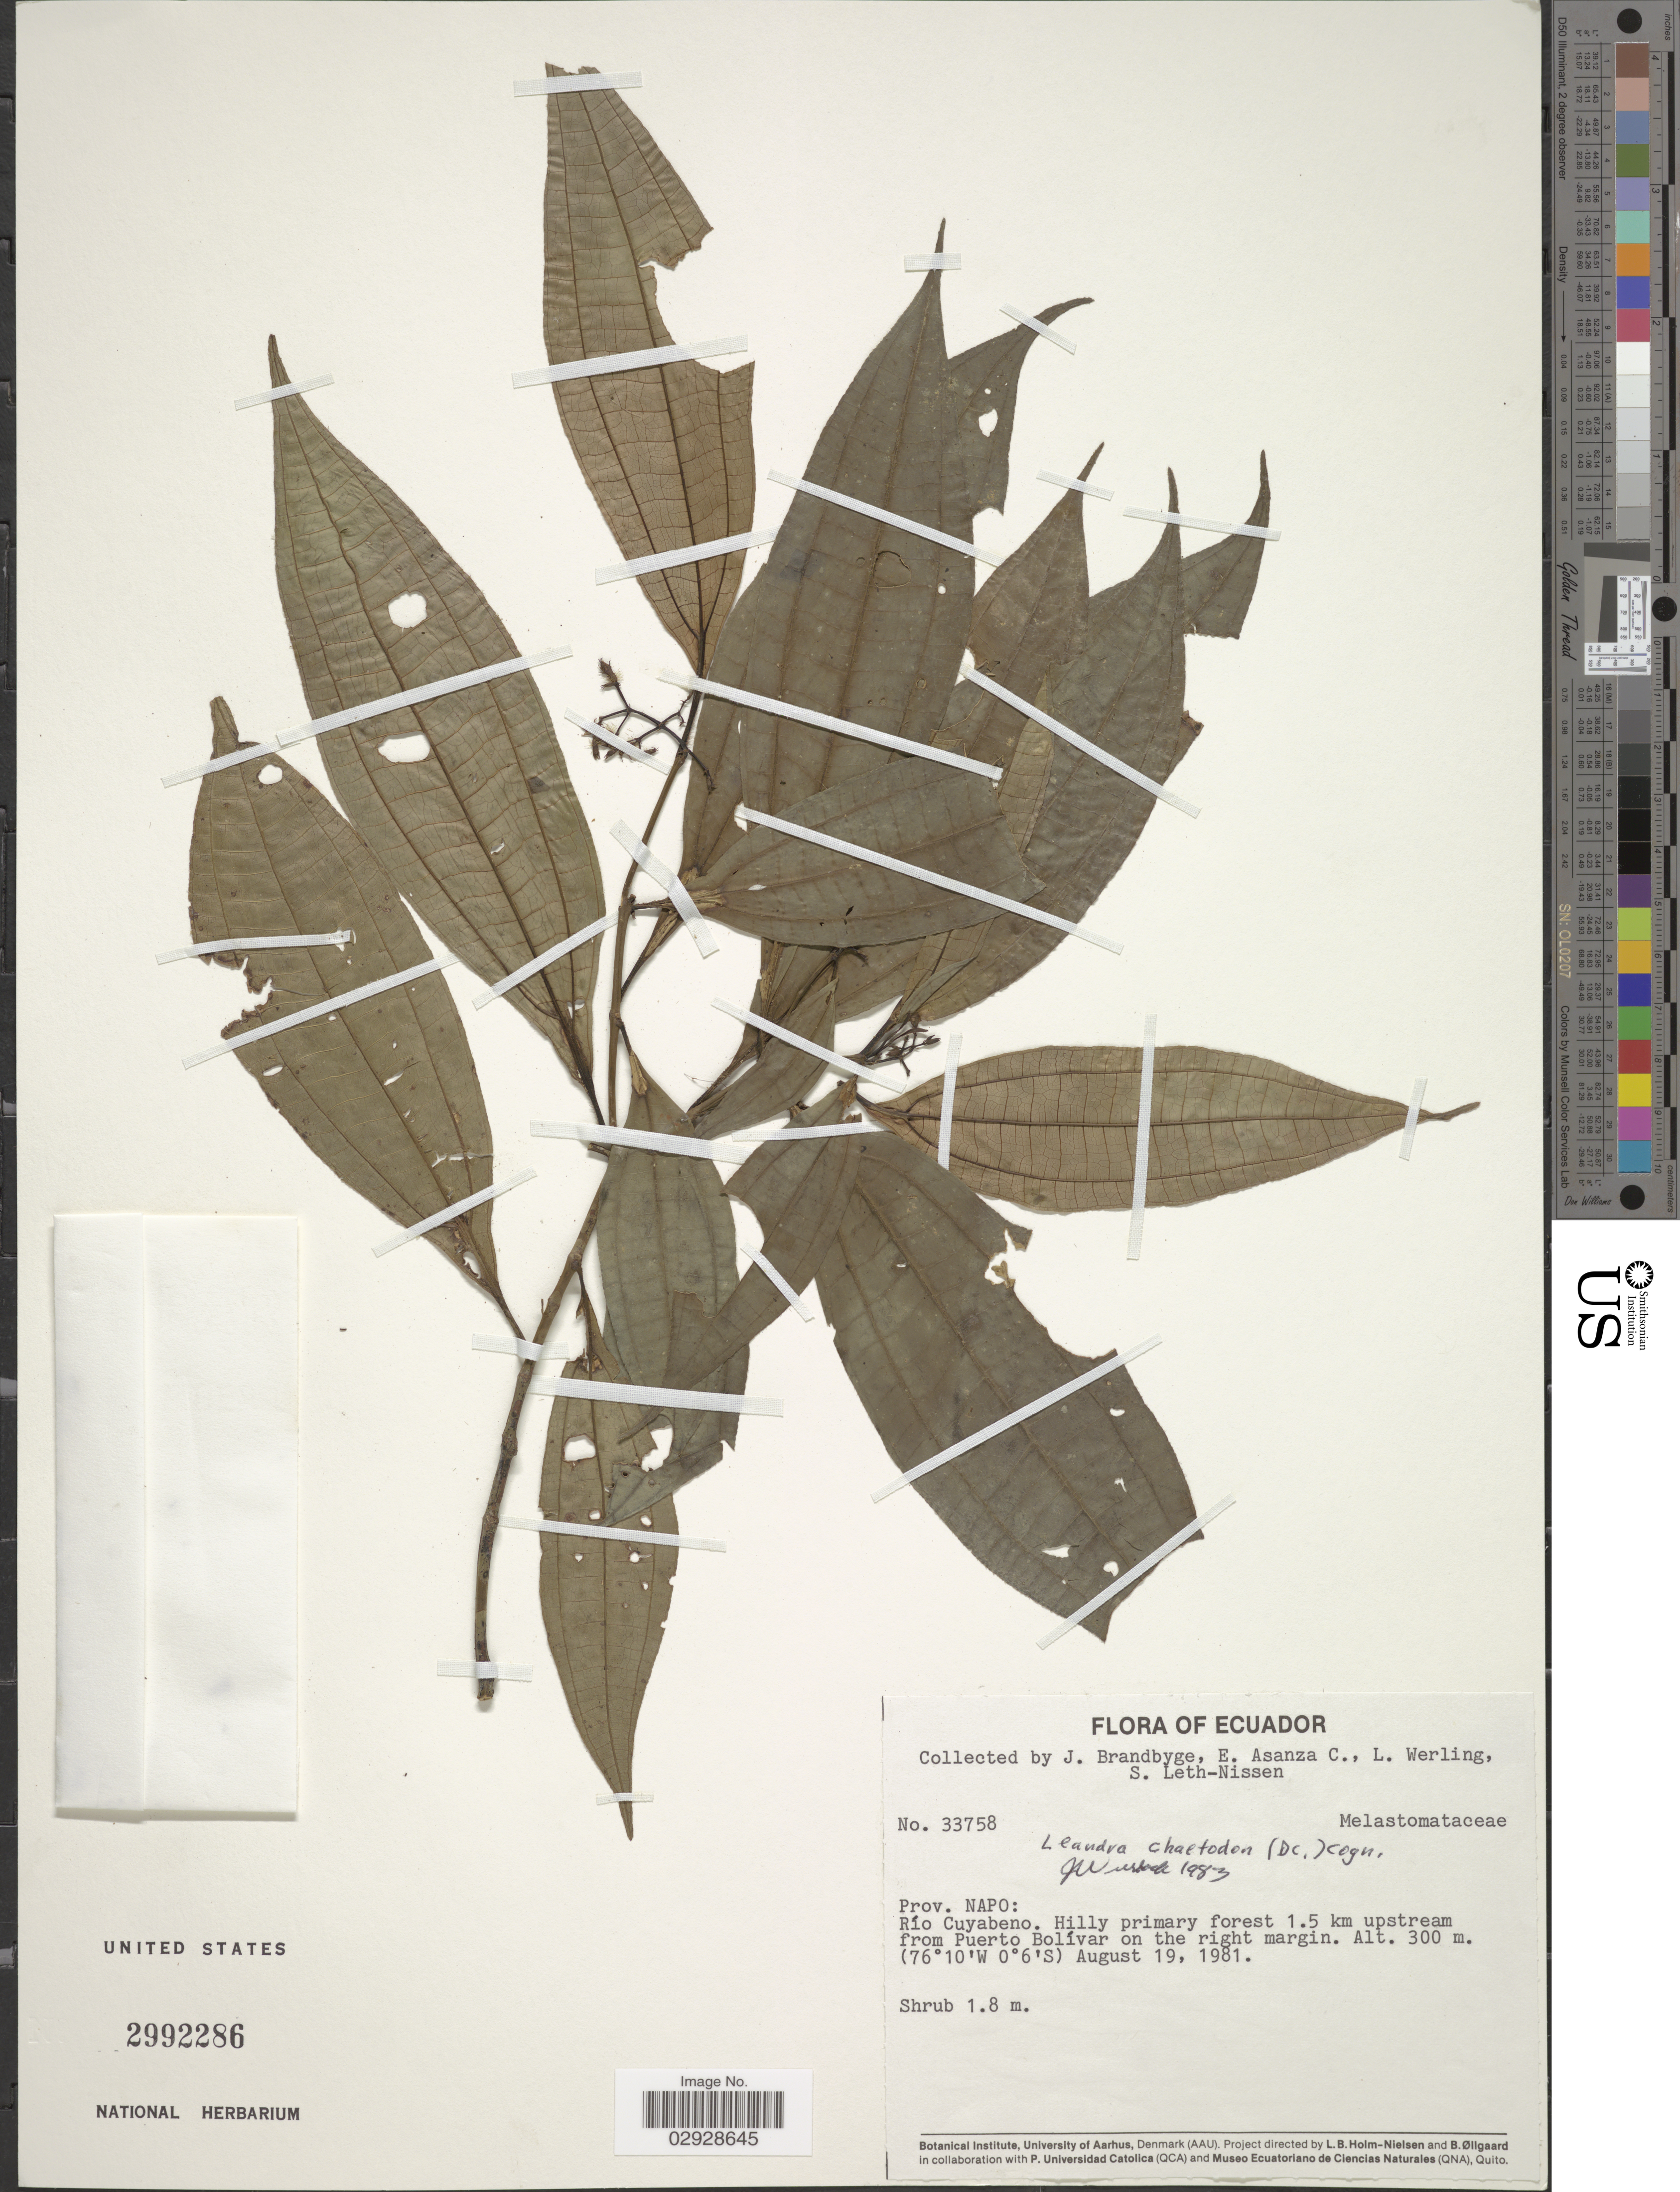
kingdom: Plantae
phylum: Tracheophyta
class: Magnoliopsida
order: Myrtales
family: Melastomataceae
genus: Leandra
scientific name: Leandra chaetodon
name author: (DC.) Cogn.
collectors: J. Brandbyge, E. Asanza, L. Werling & S. Leth-Nissen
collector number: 33758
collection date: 1981-08-19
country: Ecuador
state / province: Napo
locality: Río Cuyabeno. Hilly primary forest 1.5 km upstream from Puerto Bolívar on the right margin.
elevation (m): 300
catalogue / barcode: US 2992286